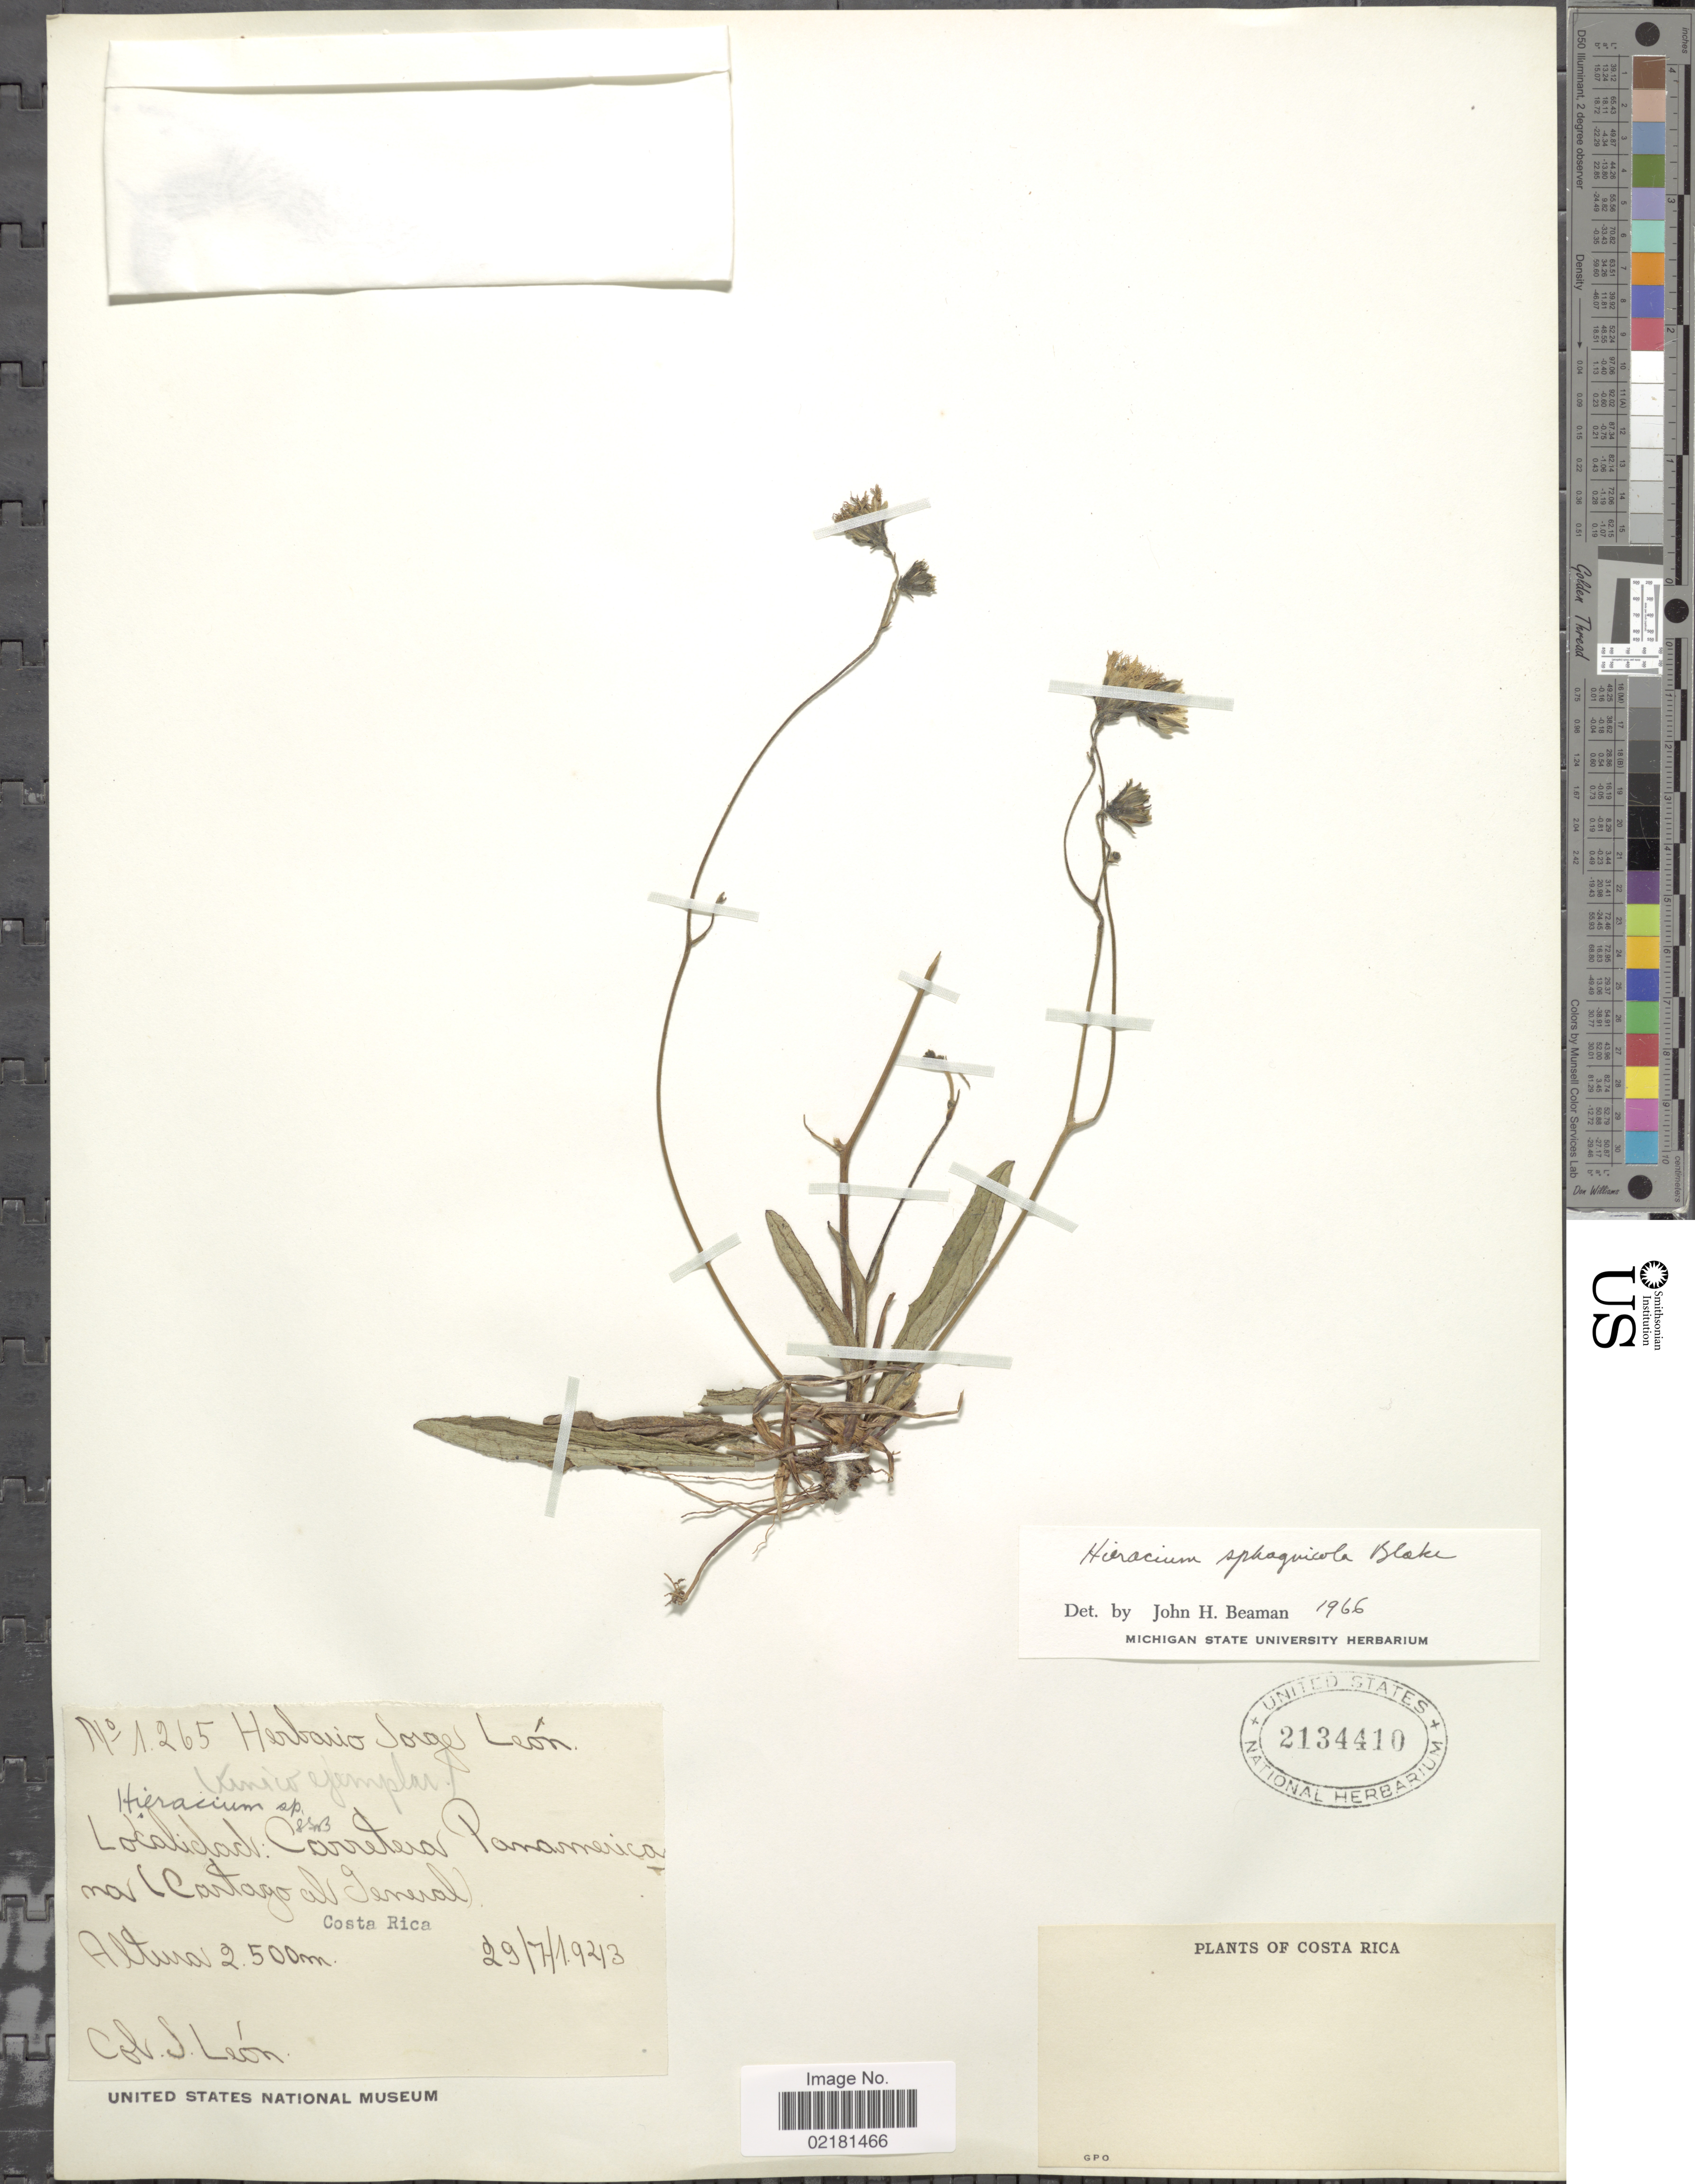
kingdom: Plantae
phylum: Tracheophyta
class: Magnoliopsida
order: Asterales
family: Asteraceae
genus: Hieracium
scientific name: Hieracium sphagnicola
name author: S.F. Blake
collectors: S. León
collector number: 1265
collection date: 1943-07-29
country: Costa Rica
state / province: Cartago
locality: Carretera Panamericana (Cartago al General)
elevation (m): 2500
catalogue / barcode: US 2134410